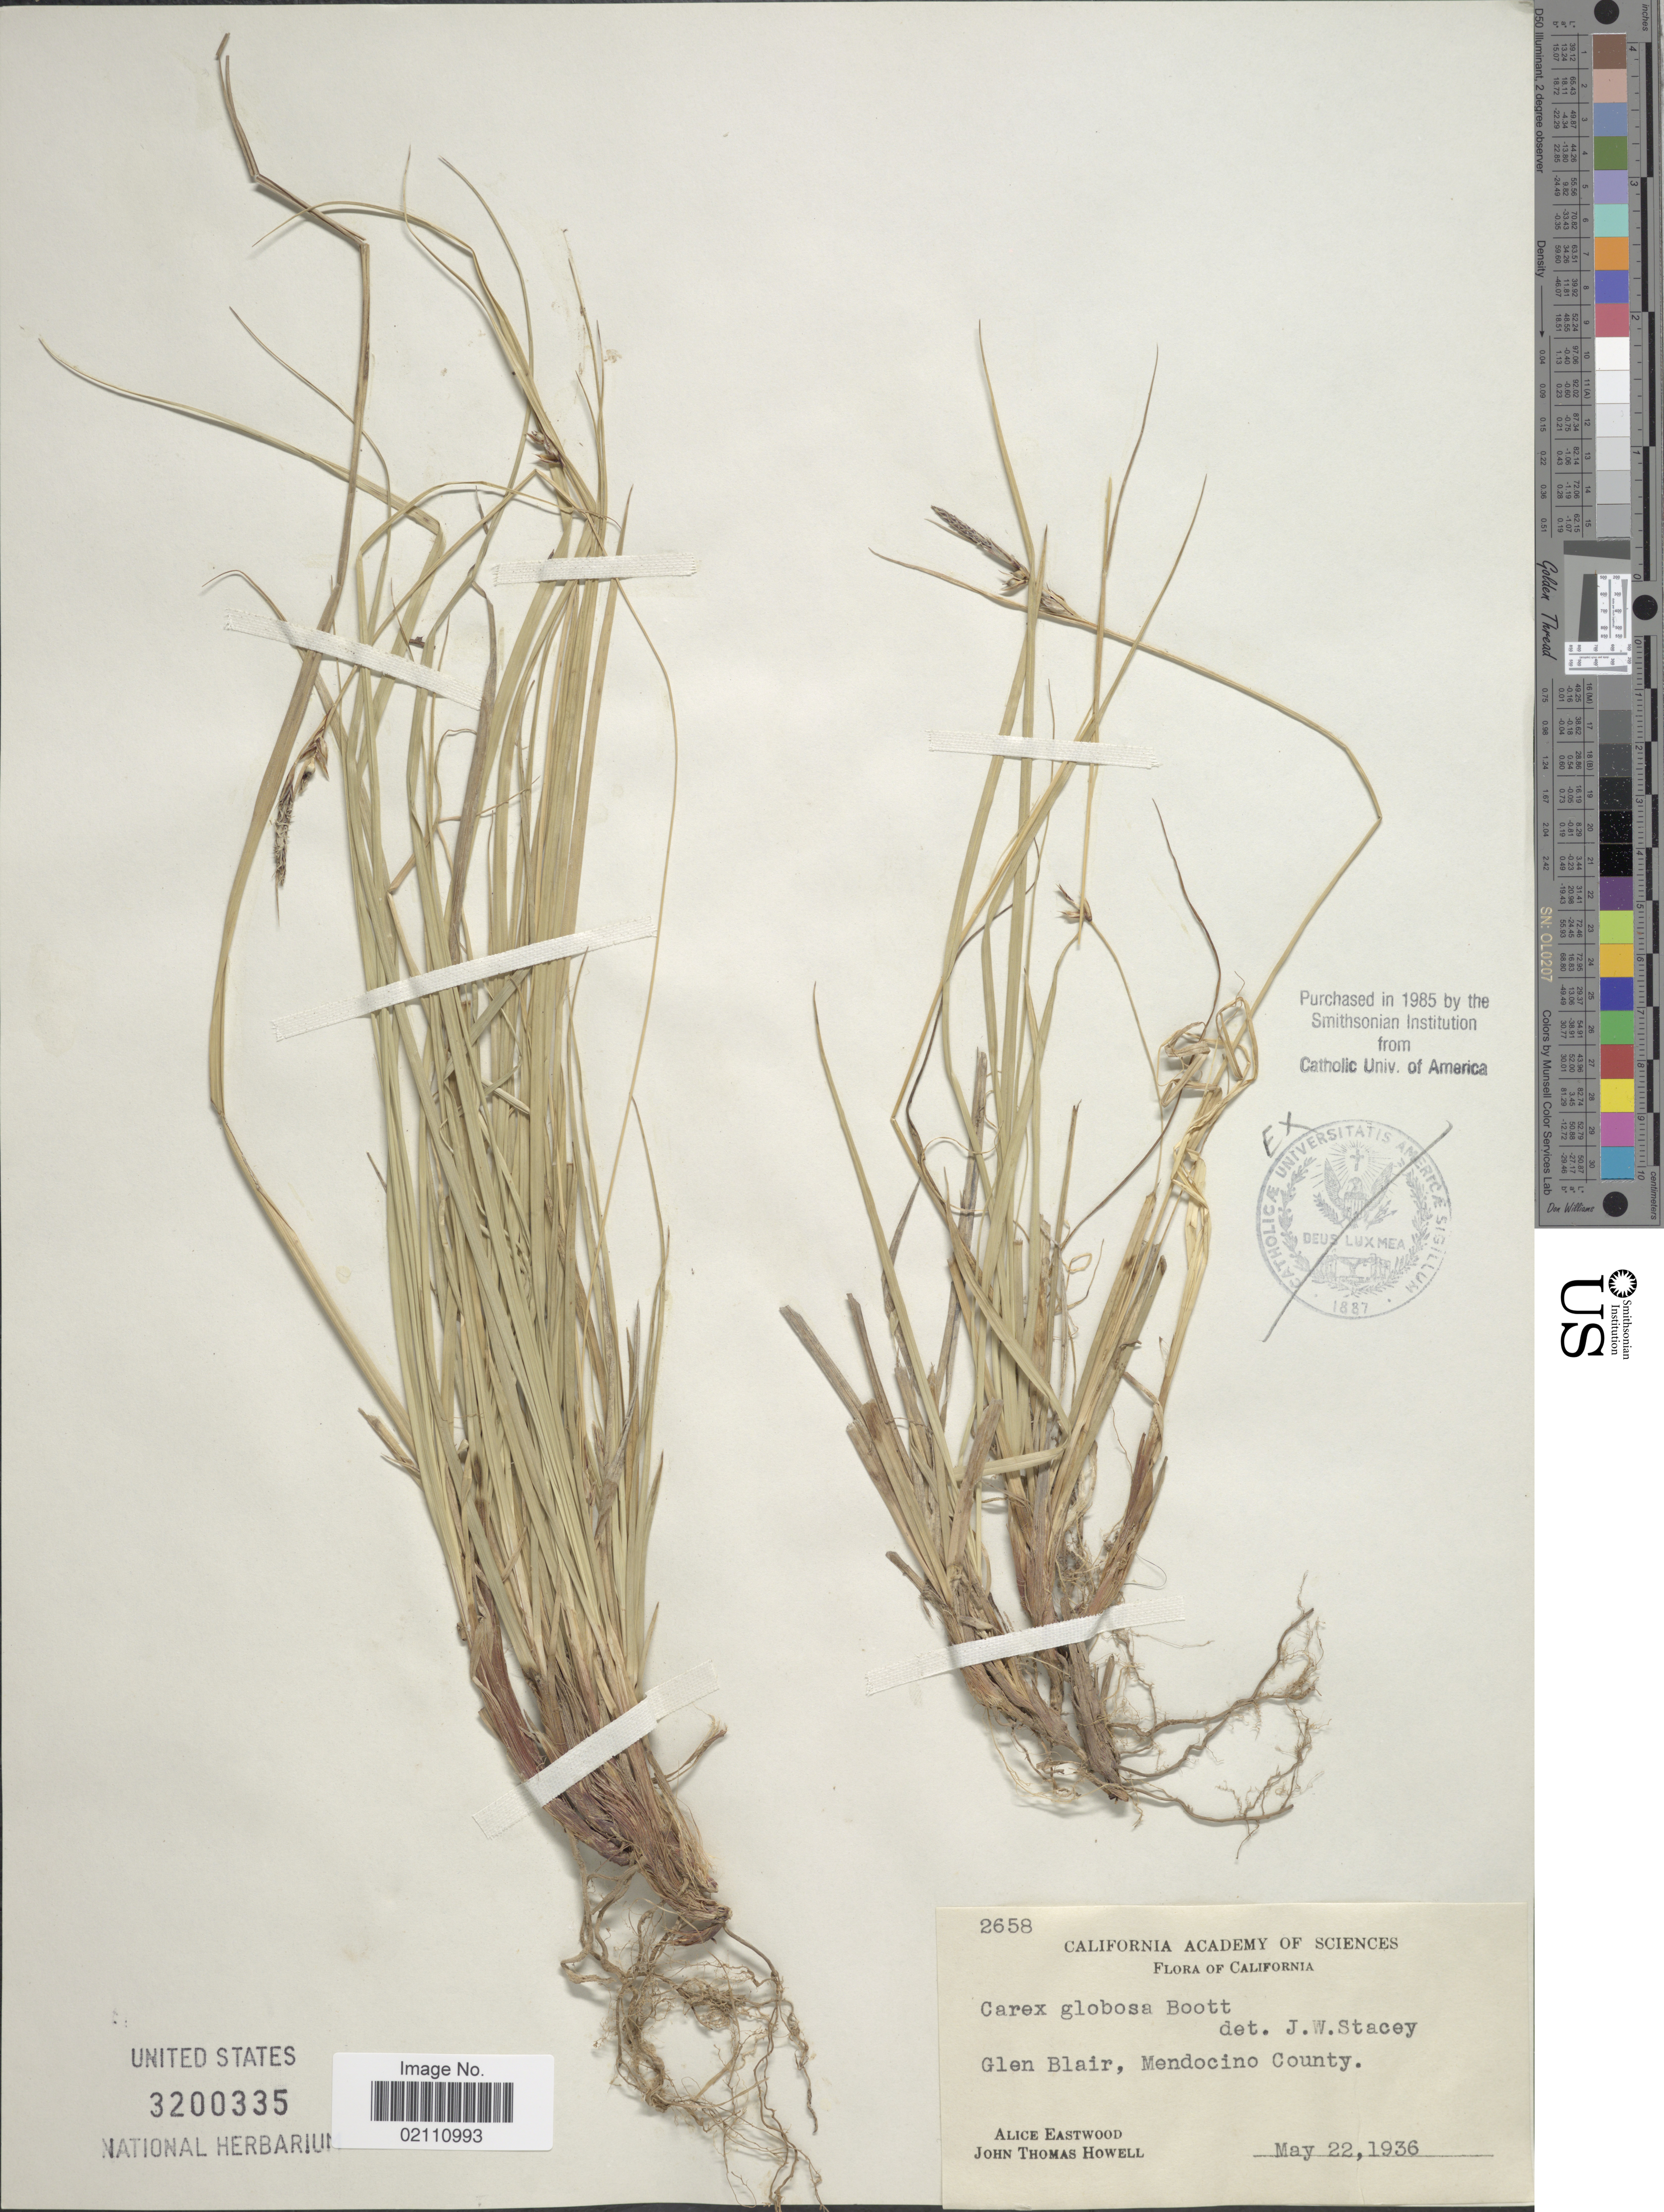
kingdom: Plantae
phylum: Tracheophyta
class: Liliopsida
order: Poales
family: Cyperaceae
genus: Carex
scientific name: Carex globosa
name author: Boott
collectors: A. Eastwood & J. T. Howell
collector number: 2658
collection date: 1936-05-22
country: United States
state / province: California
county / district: Mendocino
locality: Glen Blair, Mendocino County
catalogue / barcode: US 3200335